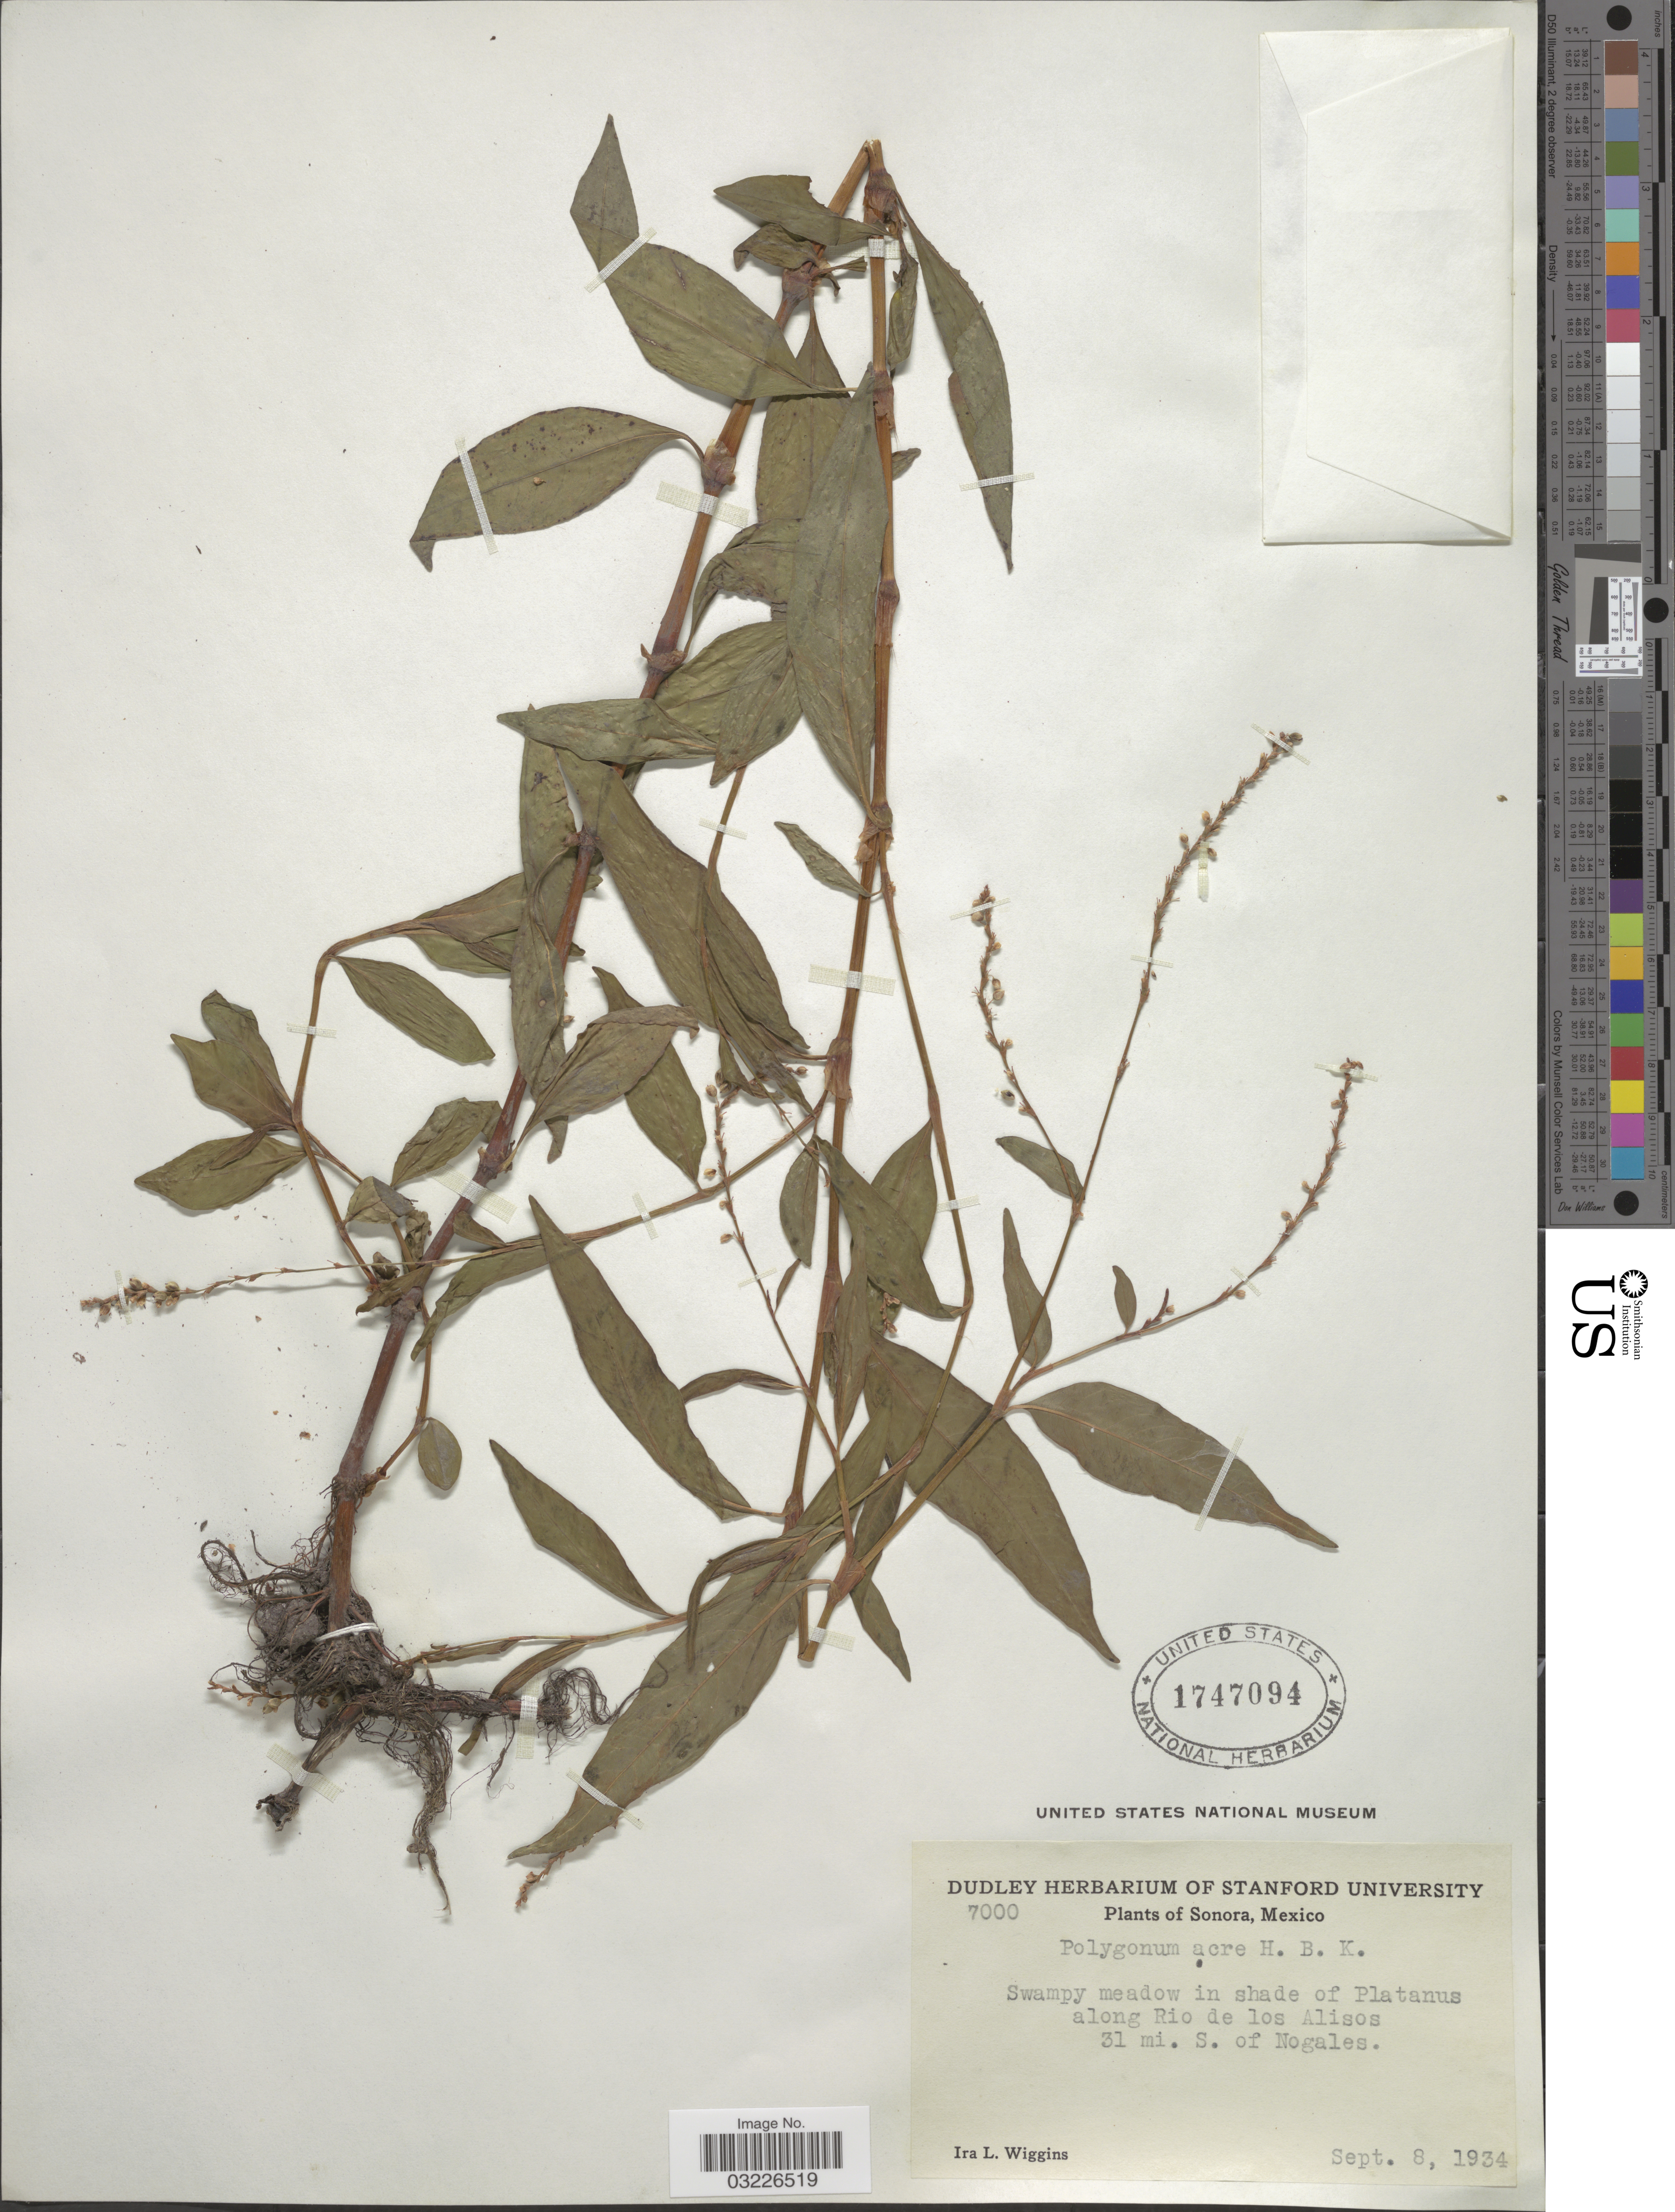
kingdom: Plantae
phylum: Tracheophyta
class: Magnoliopsida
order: Caryophyllales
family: Polygonaceae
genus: Polygonum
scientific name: Polygonum punctatum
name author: Elliott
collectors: I. L. Wiggins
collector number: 7000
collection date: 1934-09-08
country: Mexico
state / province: Sonora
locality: In shade of Platanus along Rio de los Alisos. 31 mi. S. of Nogales.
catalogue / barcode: US 1747094